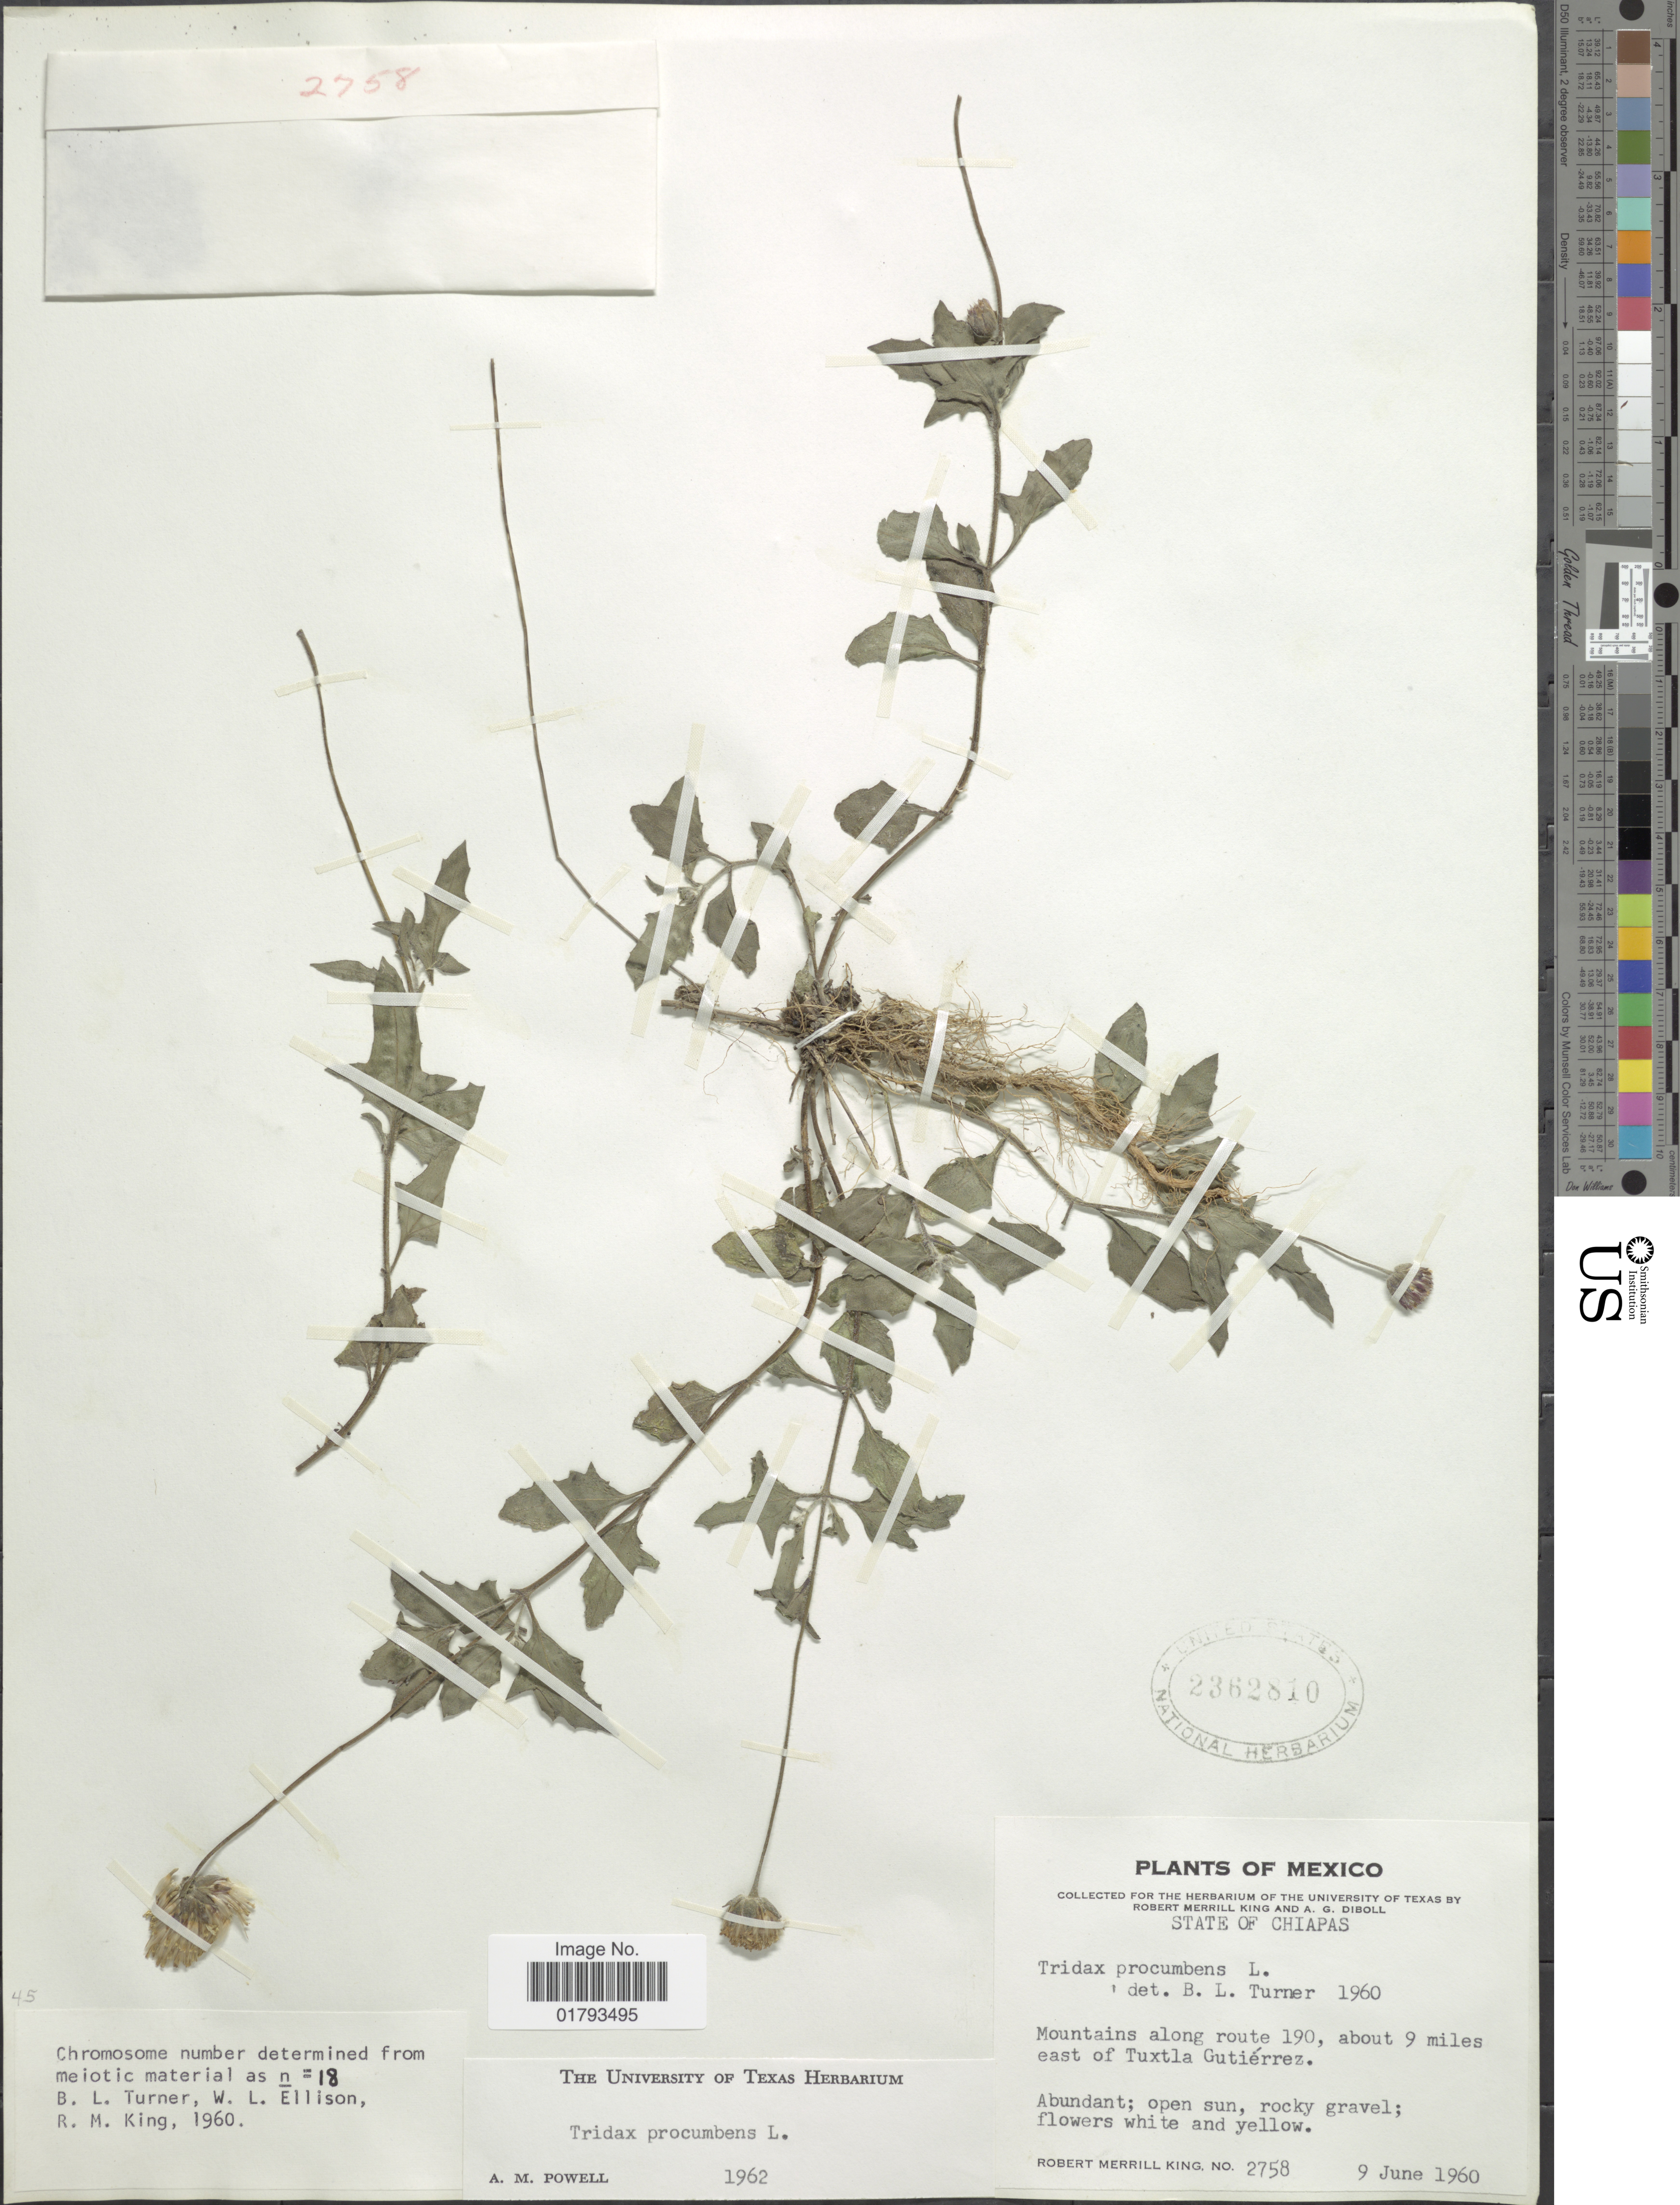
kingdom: Plantae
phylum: Tracheophyta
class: Magnoliopsida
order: Asterales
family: Asteraceae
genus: Tridax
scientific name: Tridax procumbens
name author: L.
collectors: R. M. King & A. Diboll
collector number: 2758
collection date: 1960-06-09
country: Mexico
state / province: Chiapas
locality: Mountains along route 190, about 9 miles east of Tuxtla Gutierrez.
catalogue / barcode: US 2362810